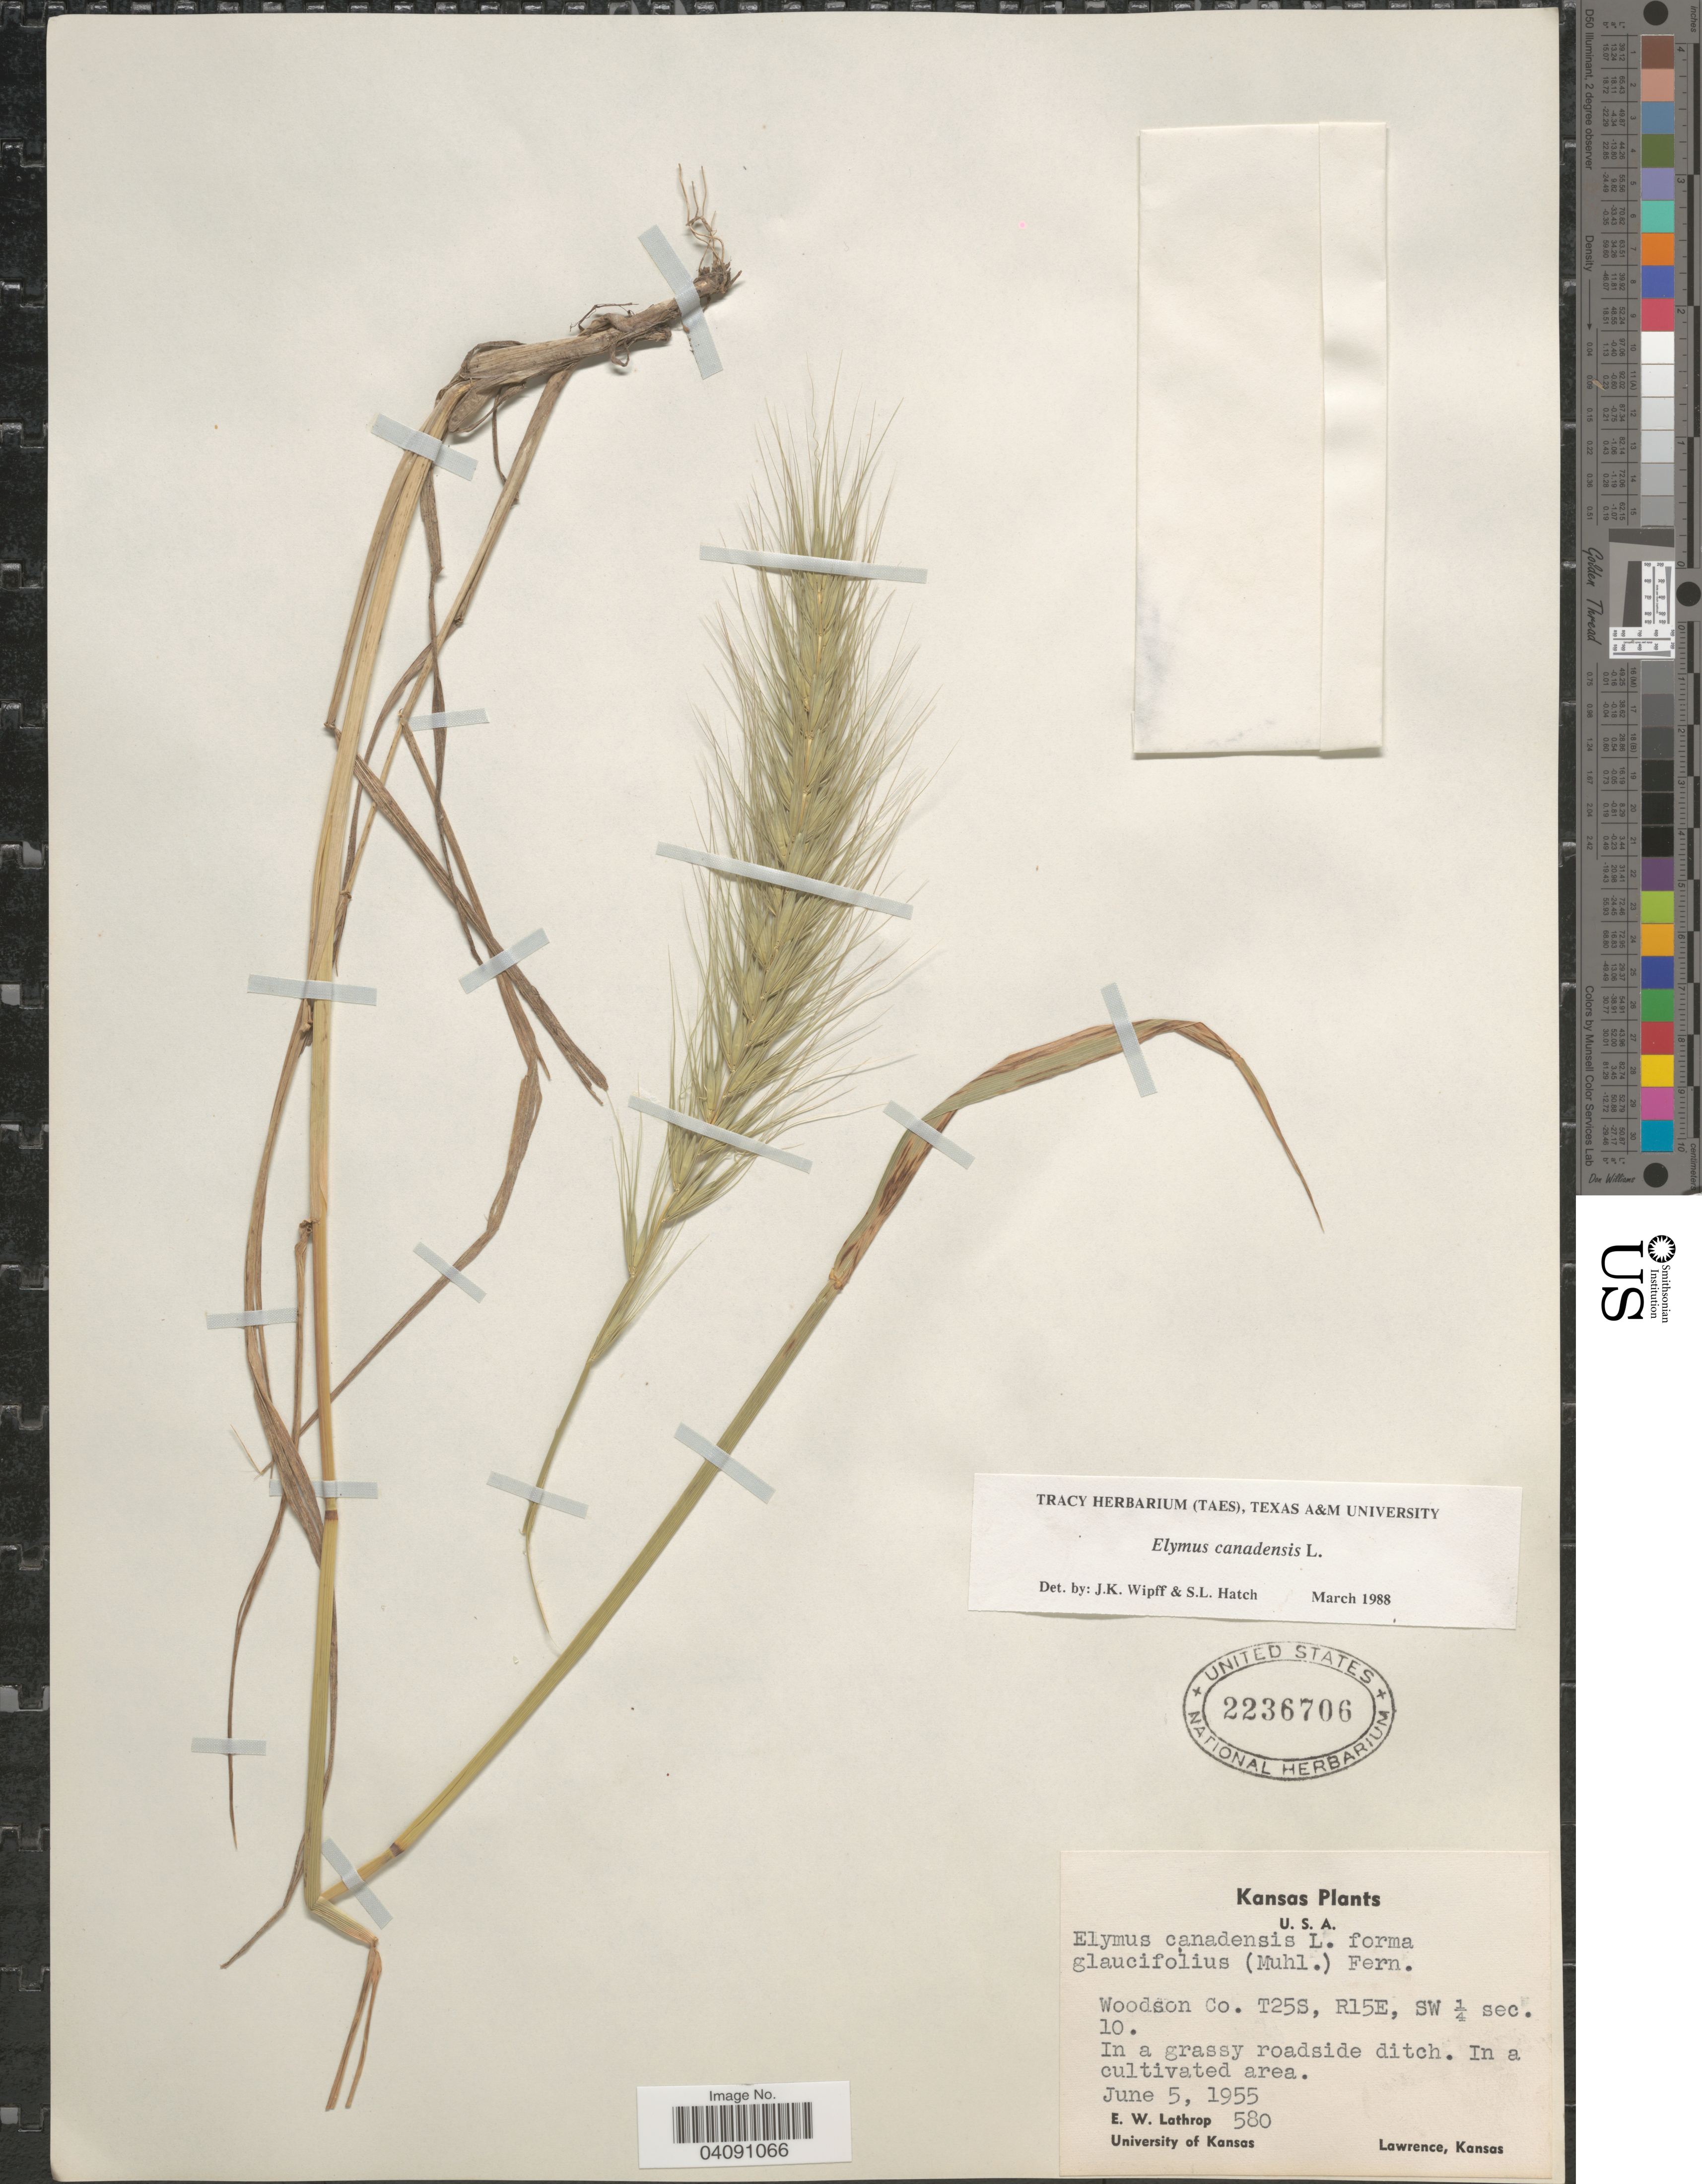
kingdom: Plantae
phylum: Tracheophyta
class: Liliopsida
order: Poales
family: Poaceae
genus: Elymus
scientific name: Elymus canadensis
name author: L.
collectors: E. W. Lathrop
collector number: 580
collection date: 1955-06-05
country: United States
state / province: Kansas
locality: Woodson Co. T25S, R15E, SW ¼ sec. 10.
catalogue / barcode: US 2236706